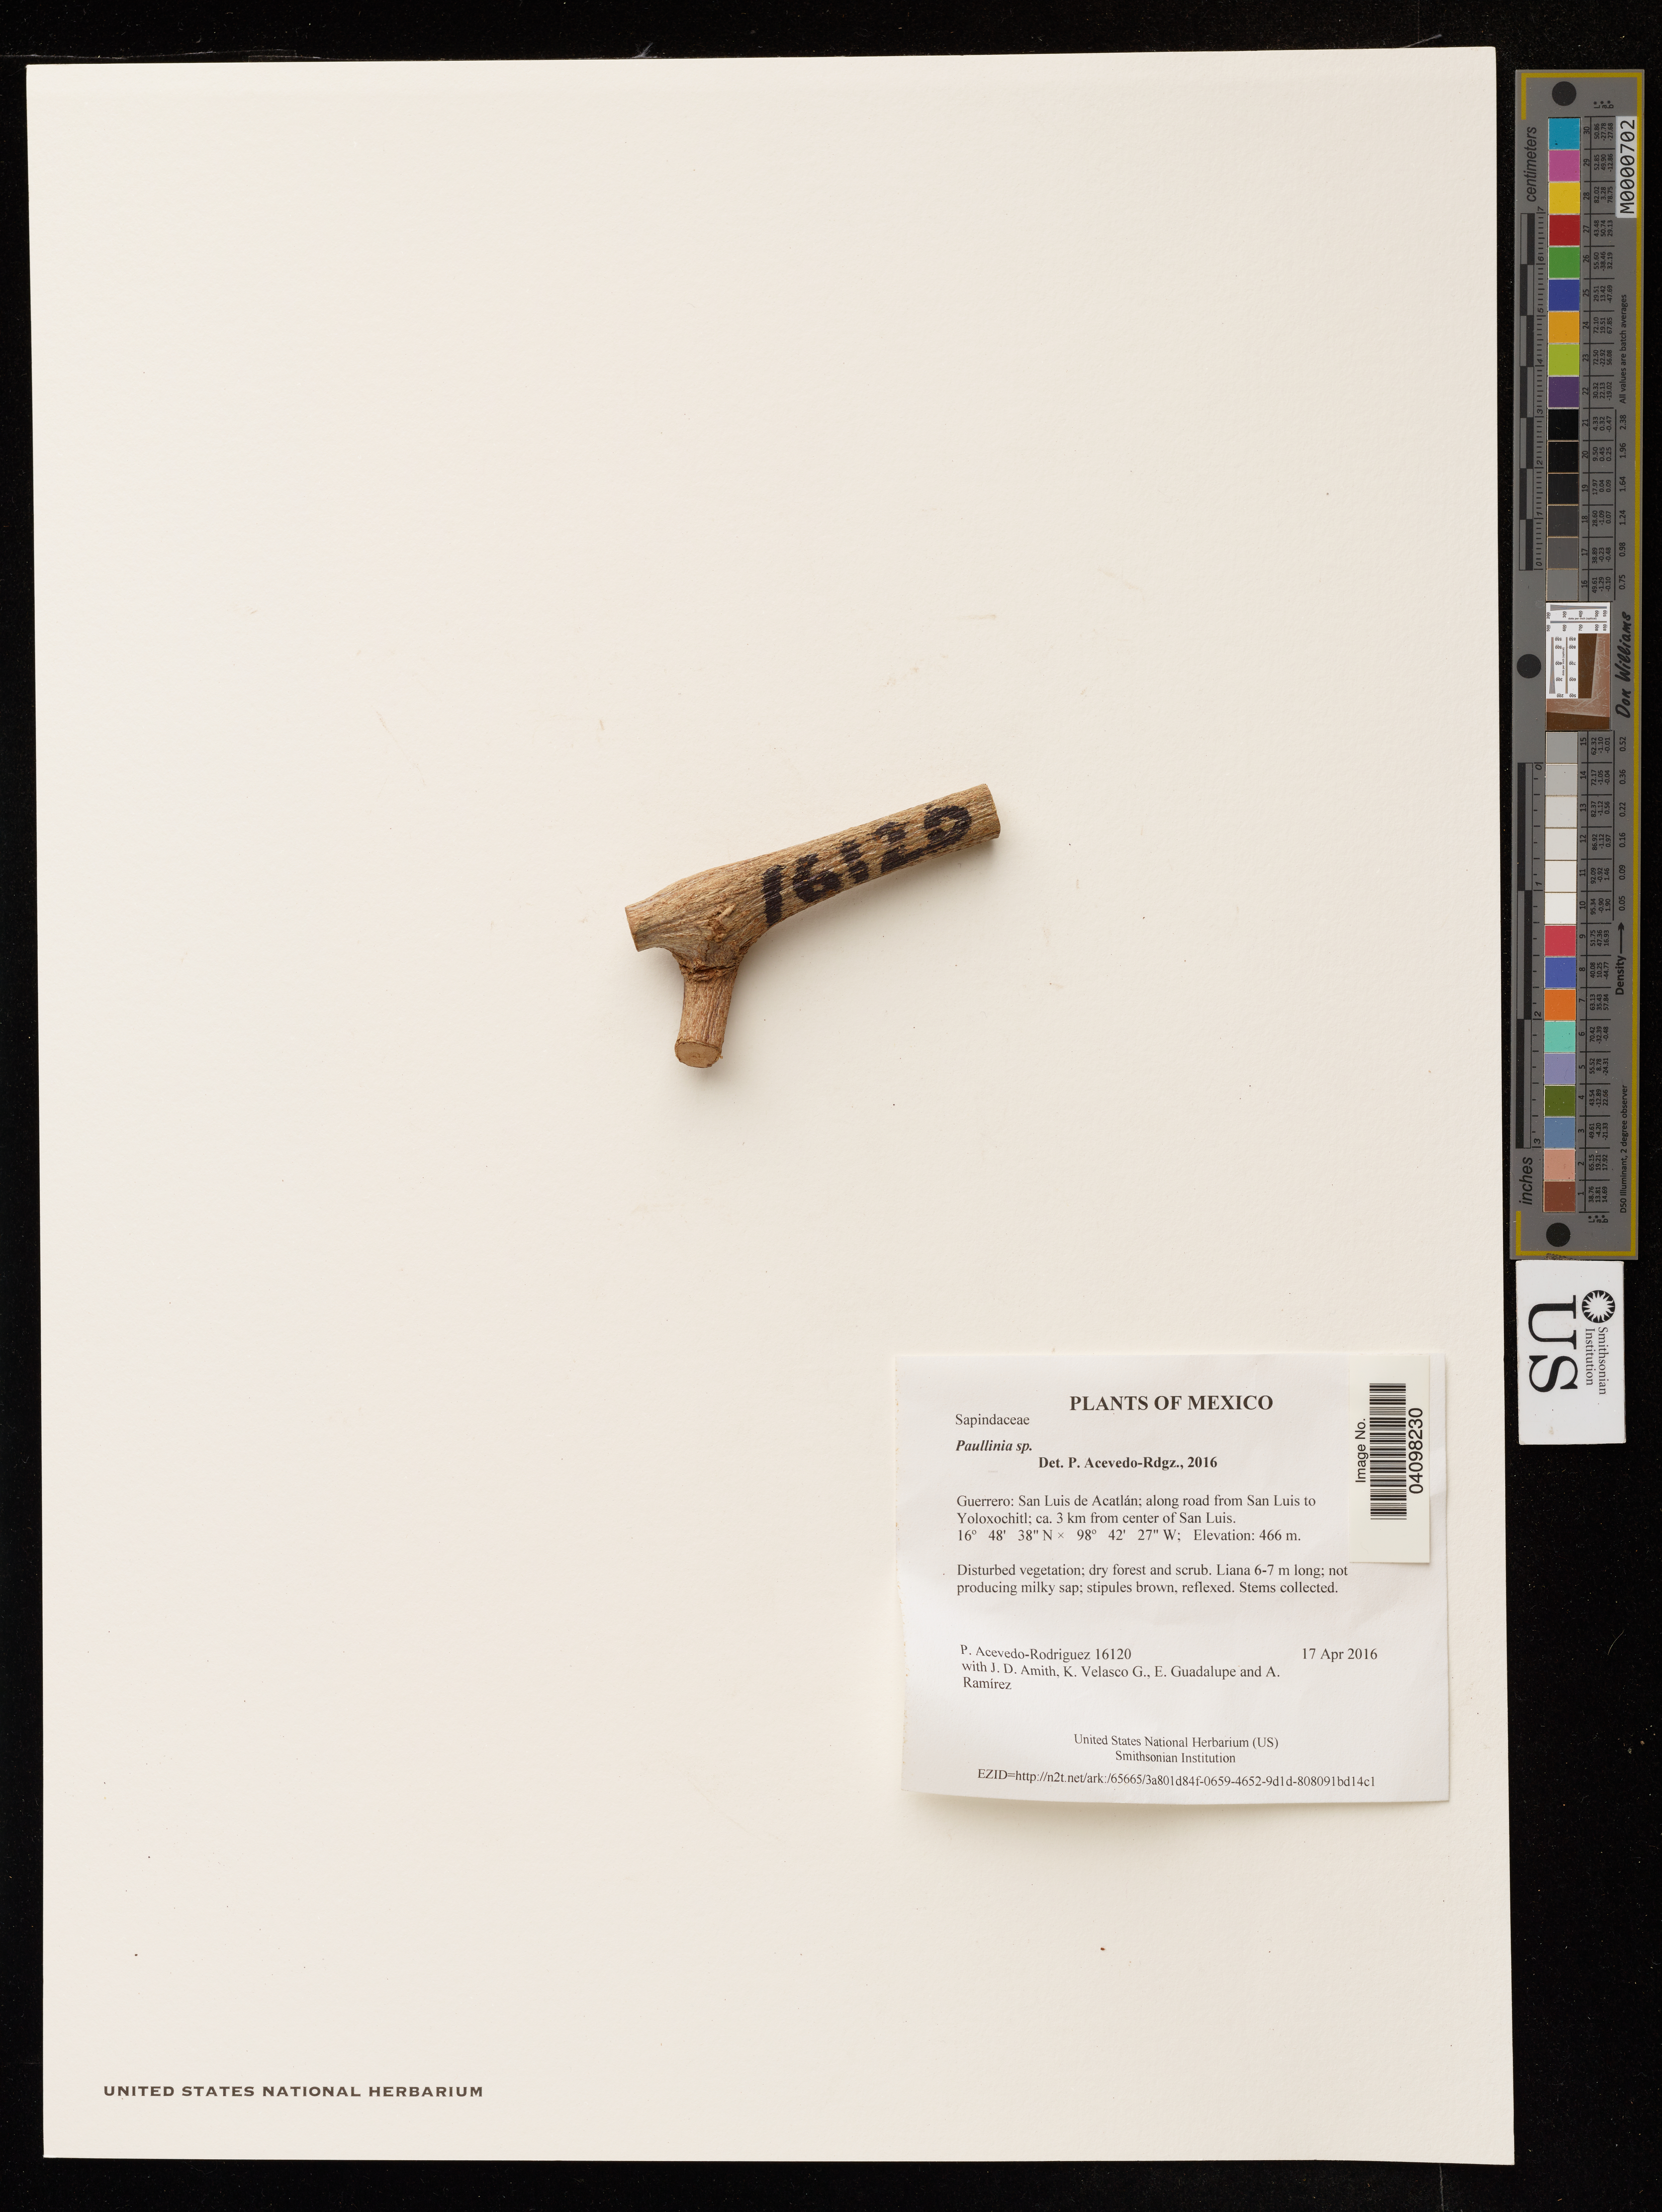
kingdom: Plantae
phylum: Tracheophyta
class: Magnoliopsida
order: Sapindales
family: Sapindaceae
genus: Paullinia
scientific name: Paullinia sp.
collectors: P. Acevedo-Rodr., J. D. Amith, K. Velasco G. & E. Guadalupe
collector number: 16120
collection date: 2016-04-17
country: Mexico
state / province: Guerrero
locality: San Luis de Acatlán; along road from San Luis to Yoloxochitl; ca. 3 km from center of San Luis.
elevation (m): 466